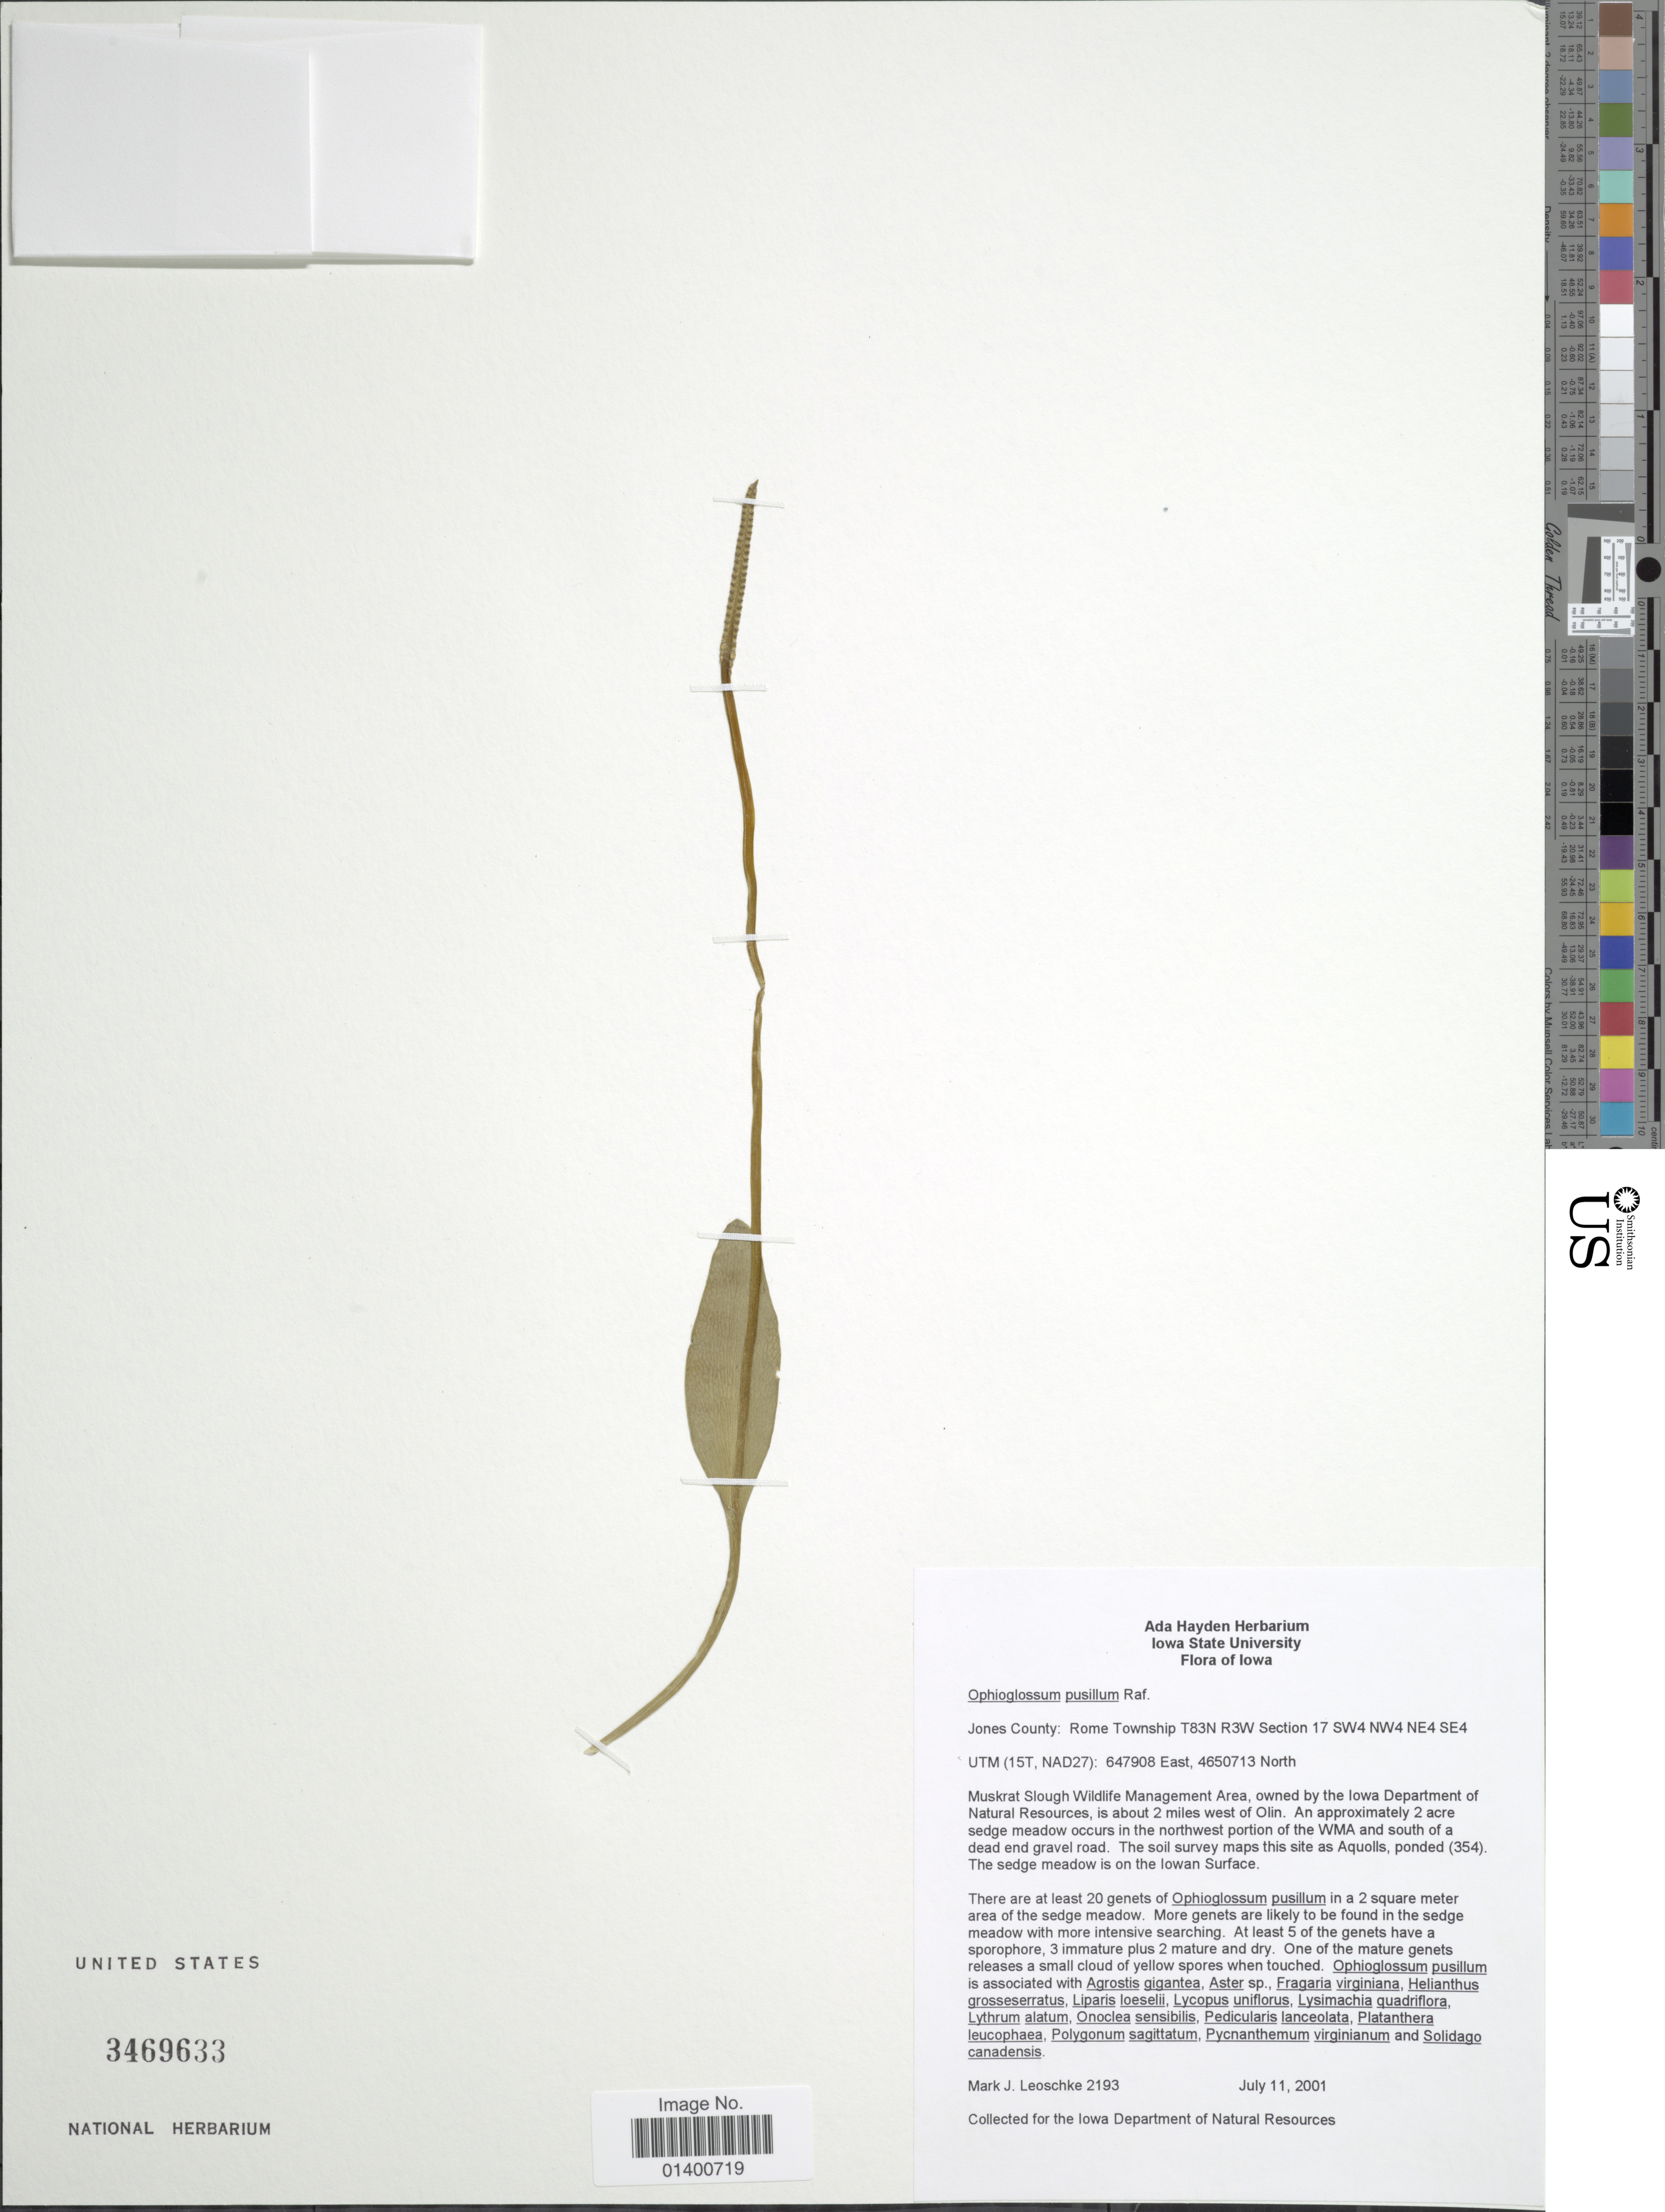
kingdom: Plantae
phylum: Tracheophyta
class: Polypodiopsida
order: Ophioglossales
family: Ophioglossaceae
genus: Ophioglossum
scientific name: Ophioglossum pusillum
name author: Raf.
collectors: M. J. Leoschke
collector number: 2193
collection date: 2001-07-11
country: United States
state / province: Iowa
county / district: Jones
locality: Rome Township T83N R3W Section 17 SW4 NW4 NE4 SE 4, UTM (15T, NAD27): 647908 East, 4650713 North, Muskrat Slough Wildlife Management Area, owned by the Iowa Department of Natural Resources, is about 2 miles west of Olin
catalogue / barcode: US 3469633